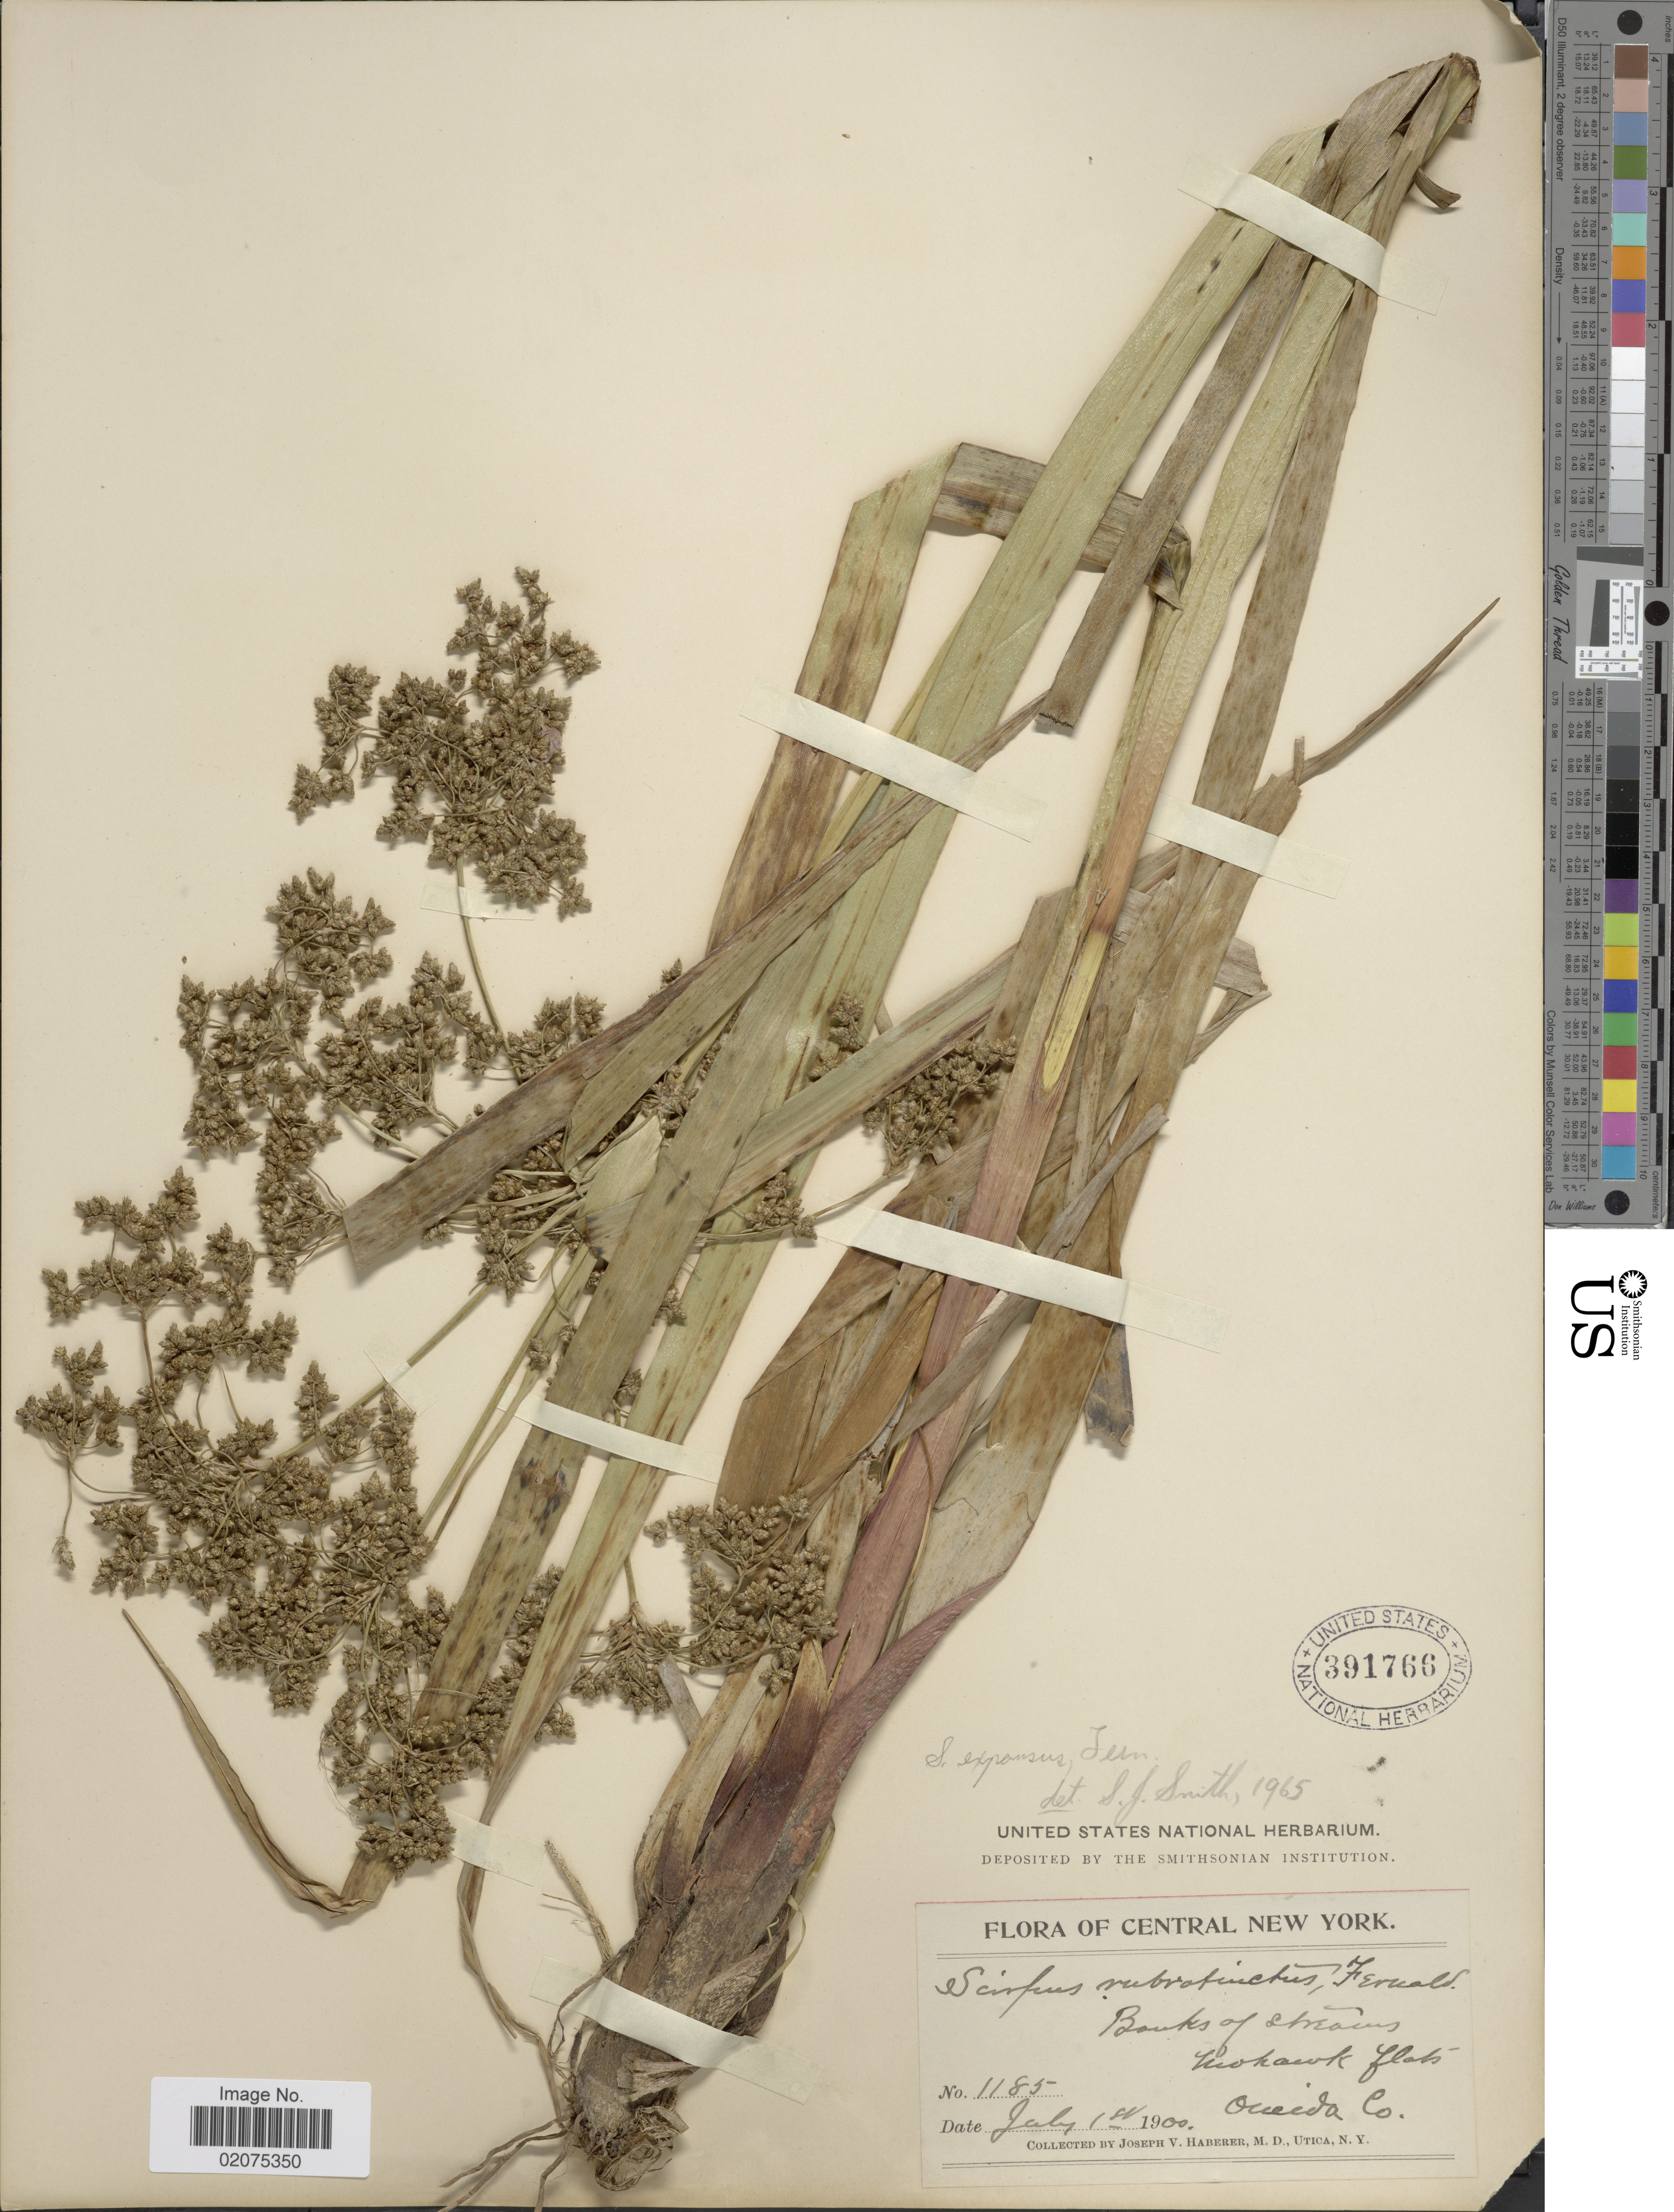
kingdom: Plantae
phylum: Tracheophyta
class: Liliopsida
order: Poales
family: Cyperaceae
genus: Scirpus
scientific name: Scirpus expansus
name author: Fernald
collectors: J. V. Haberer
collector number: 1185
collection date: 1900-07-18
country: United States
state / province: New York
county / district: Oneida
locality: Central New York. Banks of Streams, Mohawk flats, Oneida Co.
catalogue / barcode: US 391766